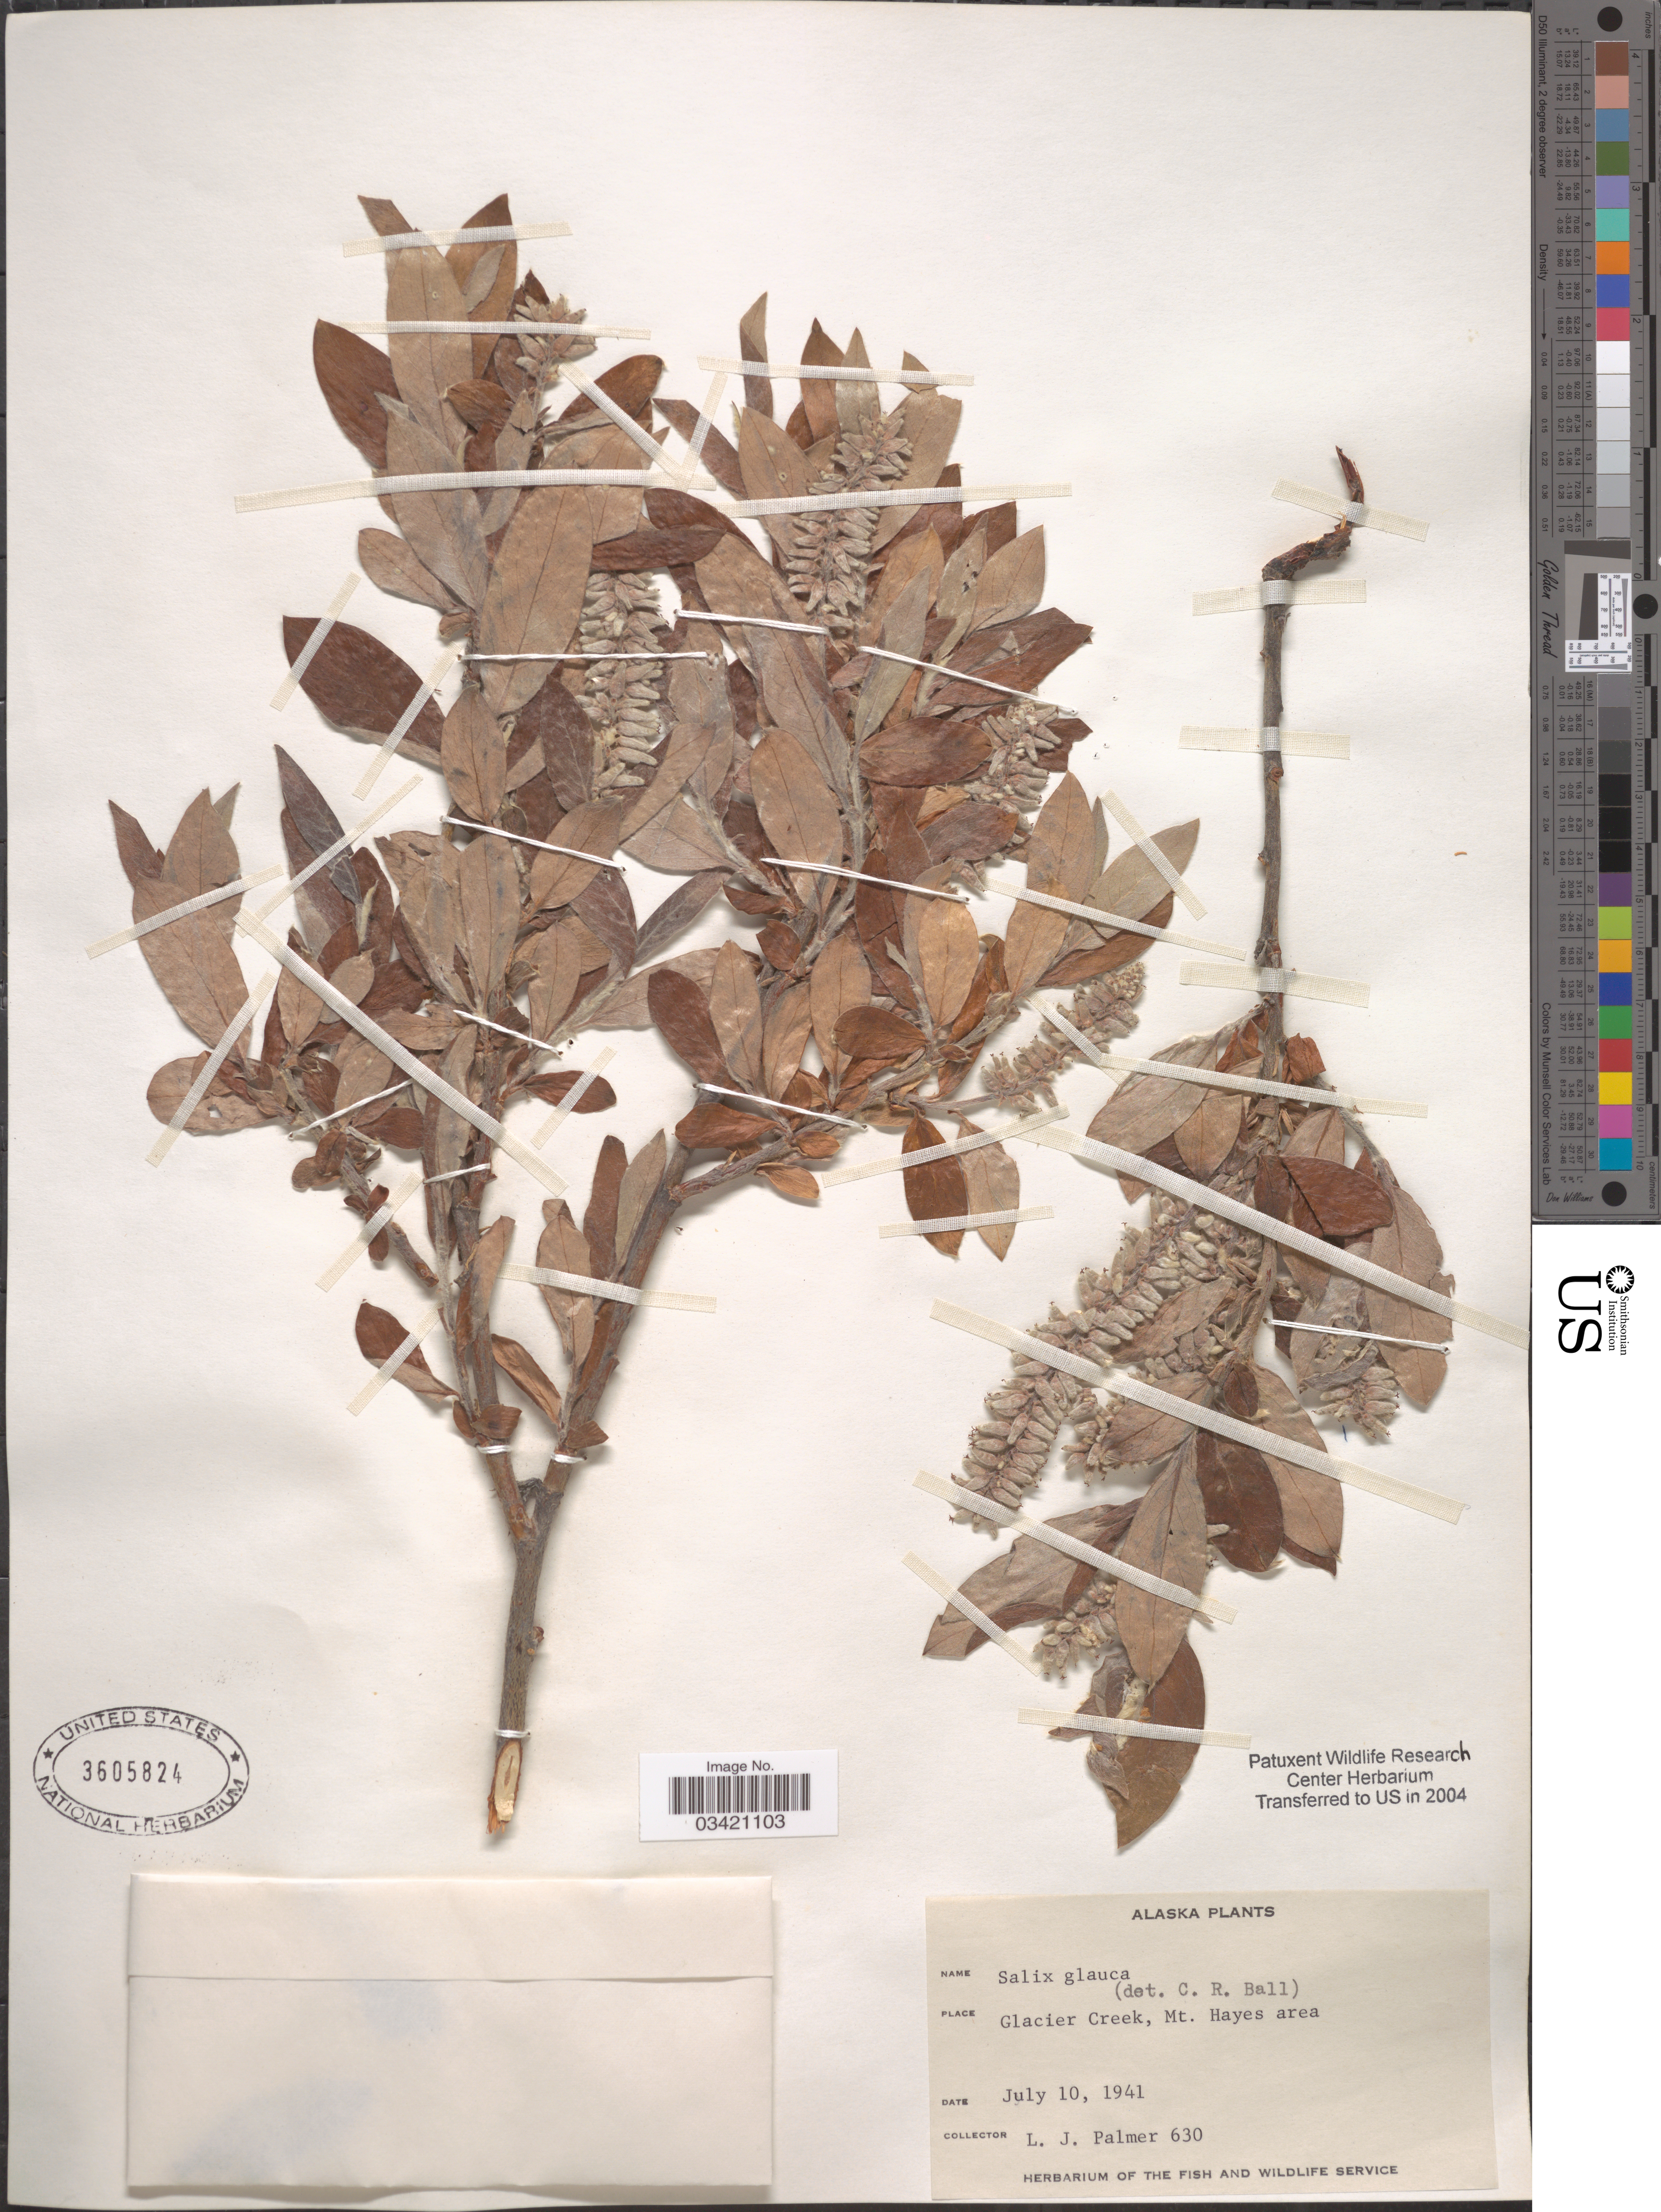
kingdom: Plantae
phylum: Tracheophyta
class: Magnoliopsida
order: Malpighiales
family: Salicaceae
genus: Salix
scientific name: Salix glauca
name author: L.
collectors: L. J. Palmer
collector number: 630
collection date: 1941-07-10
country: United States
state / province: Alaska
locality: Glacier Creek, Mt. Hayes area.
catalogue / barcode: US 3605824